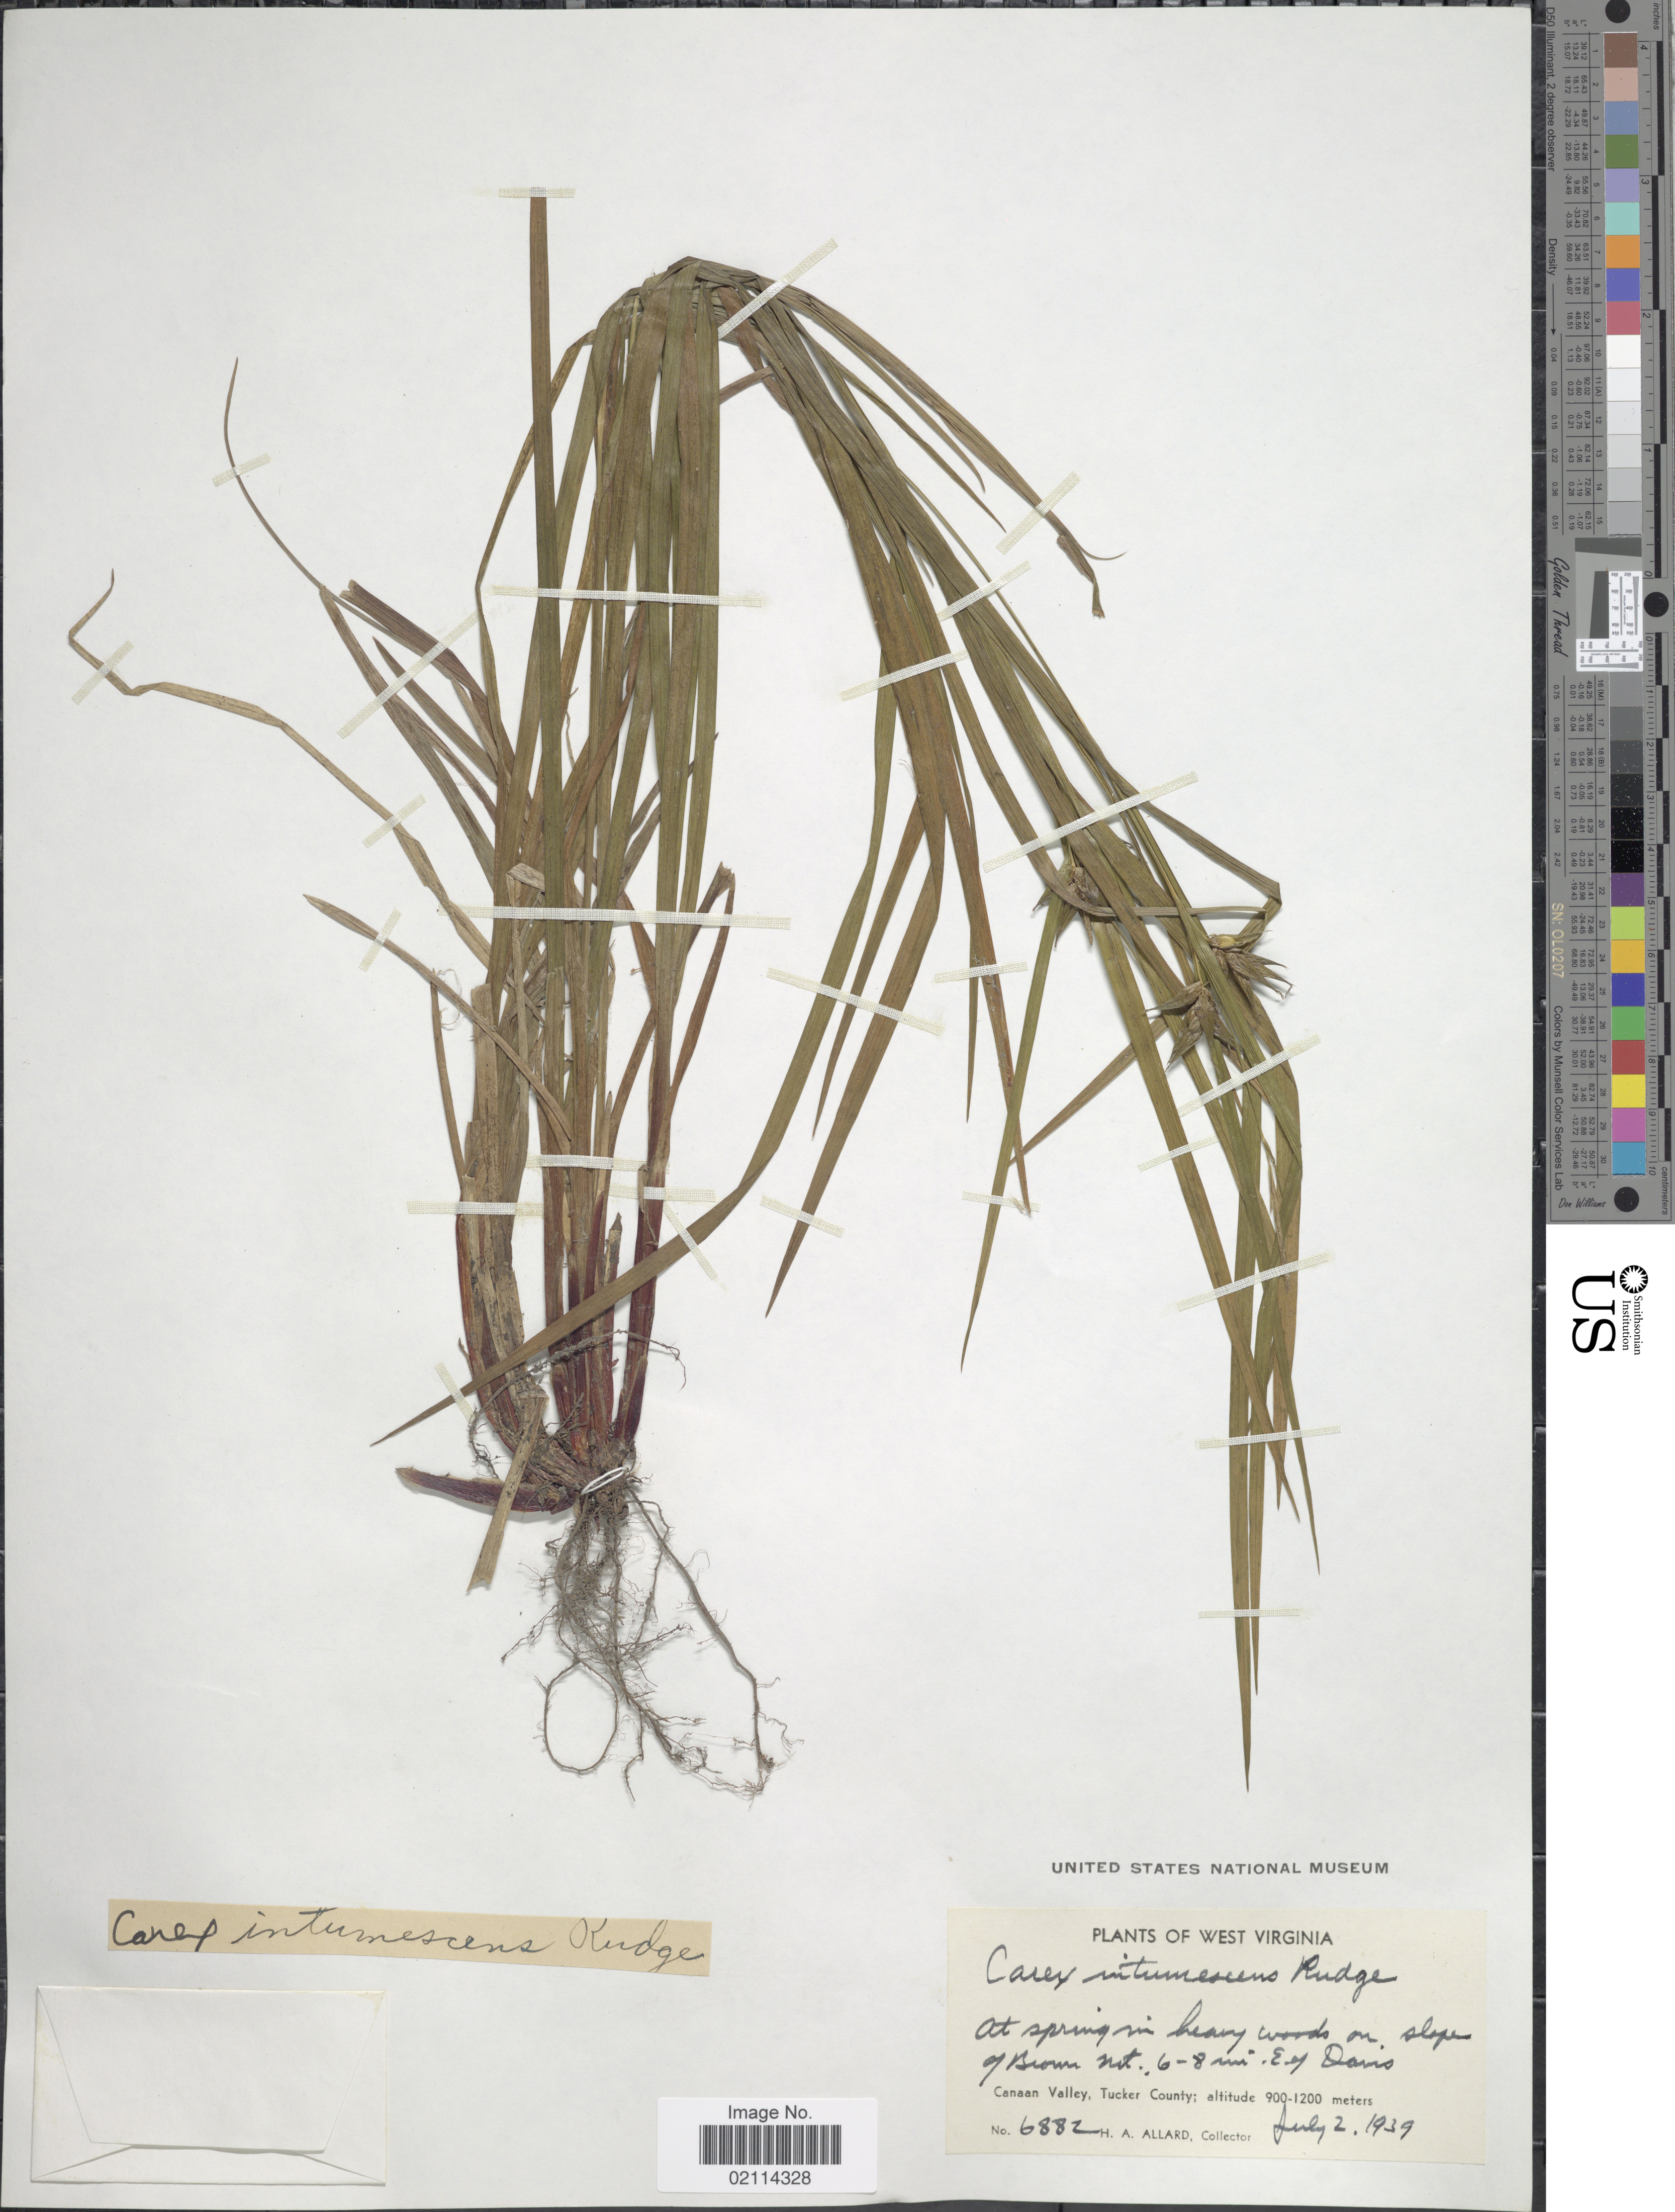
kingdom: Plantae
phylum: Tracheophyta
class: Liliopsida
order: Poales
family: Cyperaceae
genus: Carex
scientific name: Carex intumescens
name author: Rudge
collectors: H. A. Allard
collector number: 6882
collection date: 1939-07-02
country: United States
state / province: West Virginia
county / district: Tucker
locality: At spring in heavy woods on slope of Brown Mt., 6-8 mi. E. of Davis, Canaan Valley, Tucker County.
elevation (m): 900